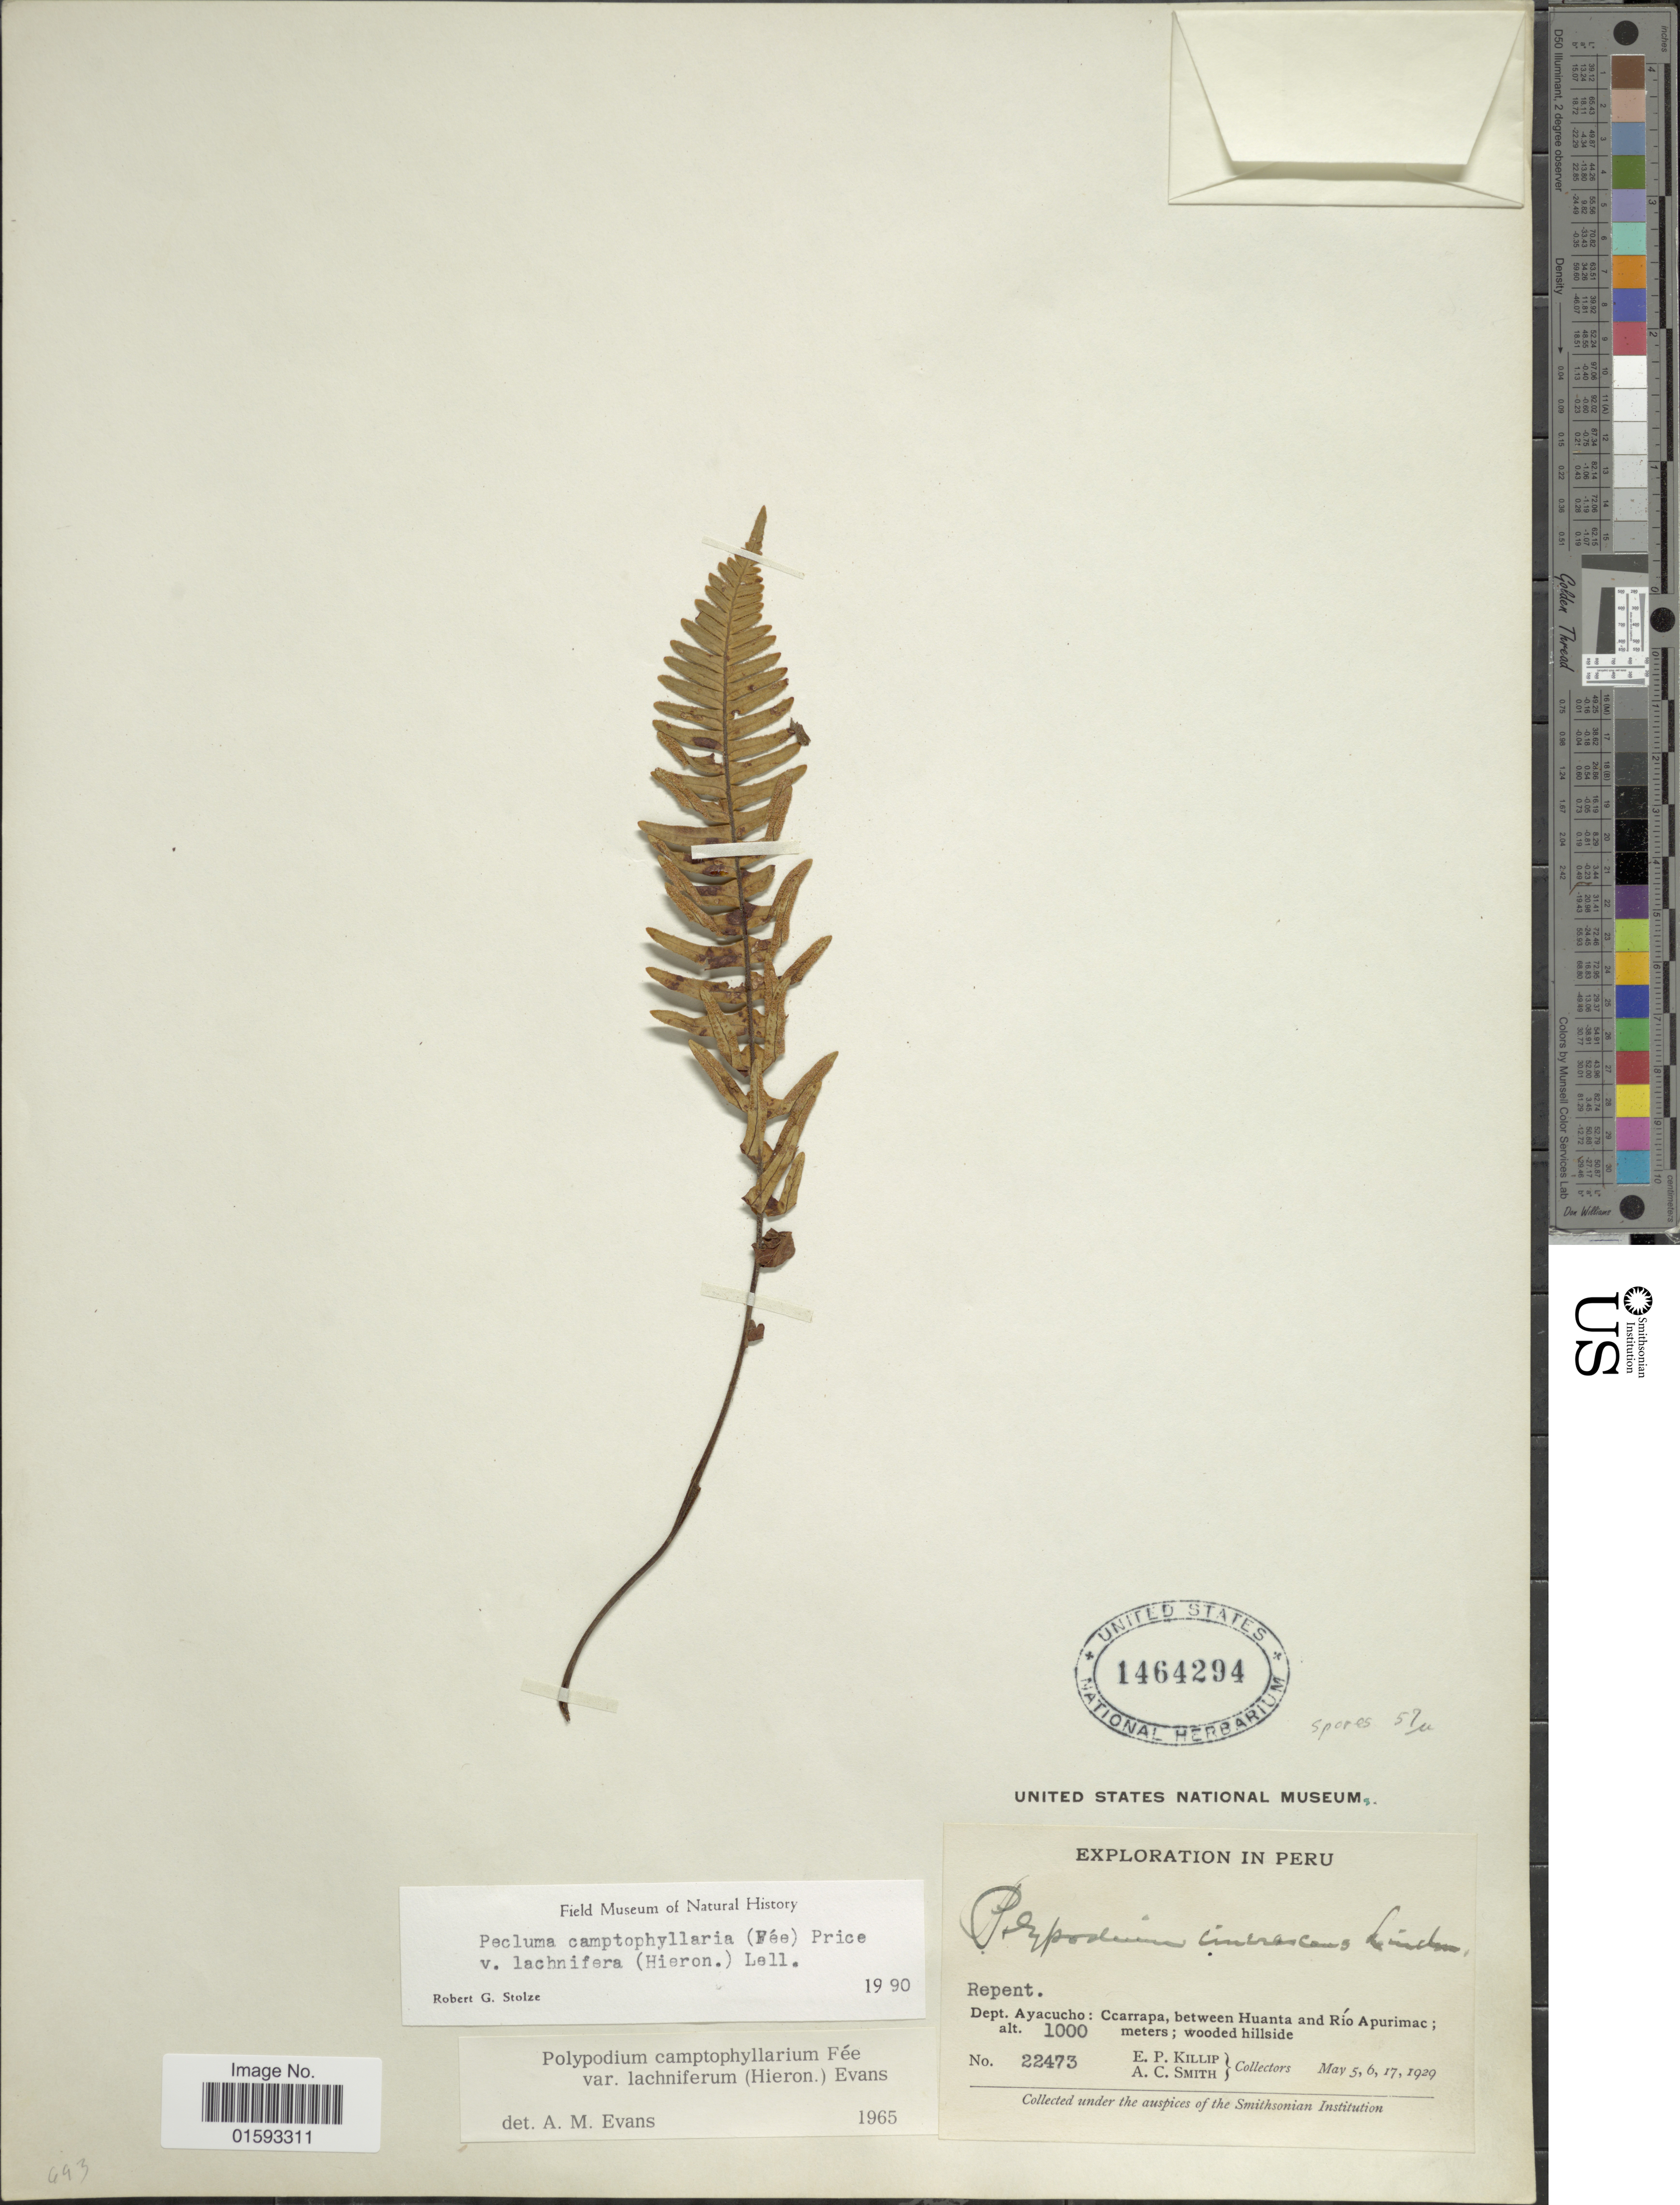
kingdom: Plantae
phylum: Tracheophyta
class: Polypodiopsida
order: Polypodiales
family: Polypodiaceae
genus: Pecluma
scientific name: Pecluma camptophyllaria var. lachnifera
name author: (Hieron.) Lellinger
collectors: E. P. Killip & A. C. Smith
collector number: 22473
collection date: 1929-05-05/1929-05-17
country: Peru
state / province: Ayacucho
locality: Ccarrapa, between Huanta and Rio Apurimac, wooded hillside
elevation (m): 1000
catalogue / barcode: US 1464294